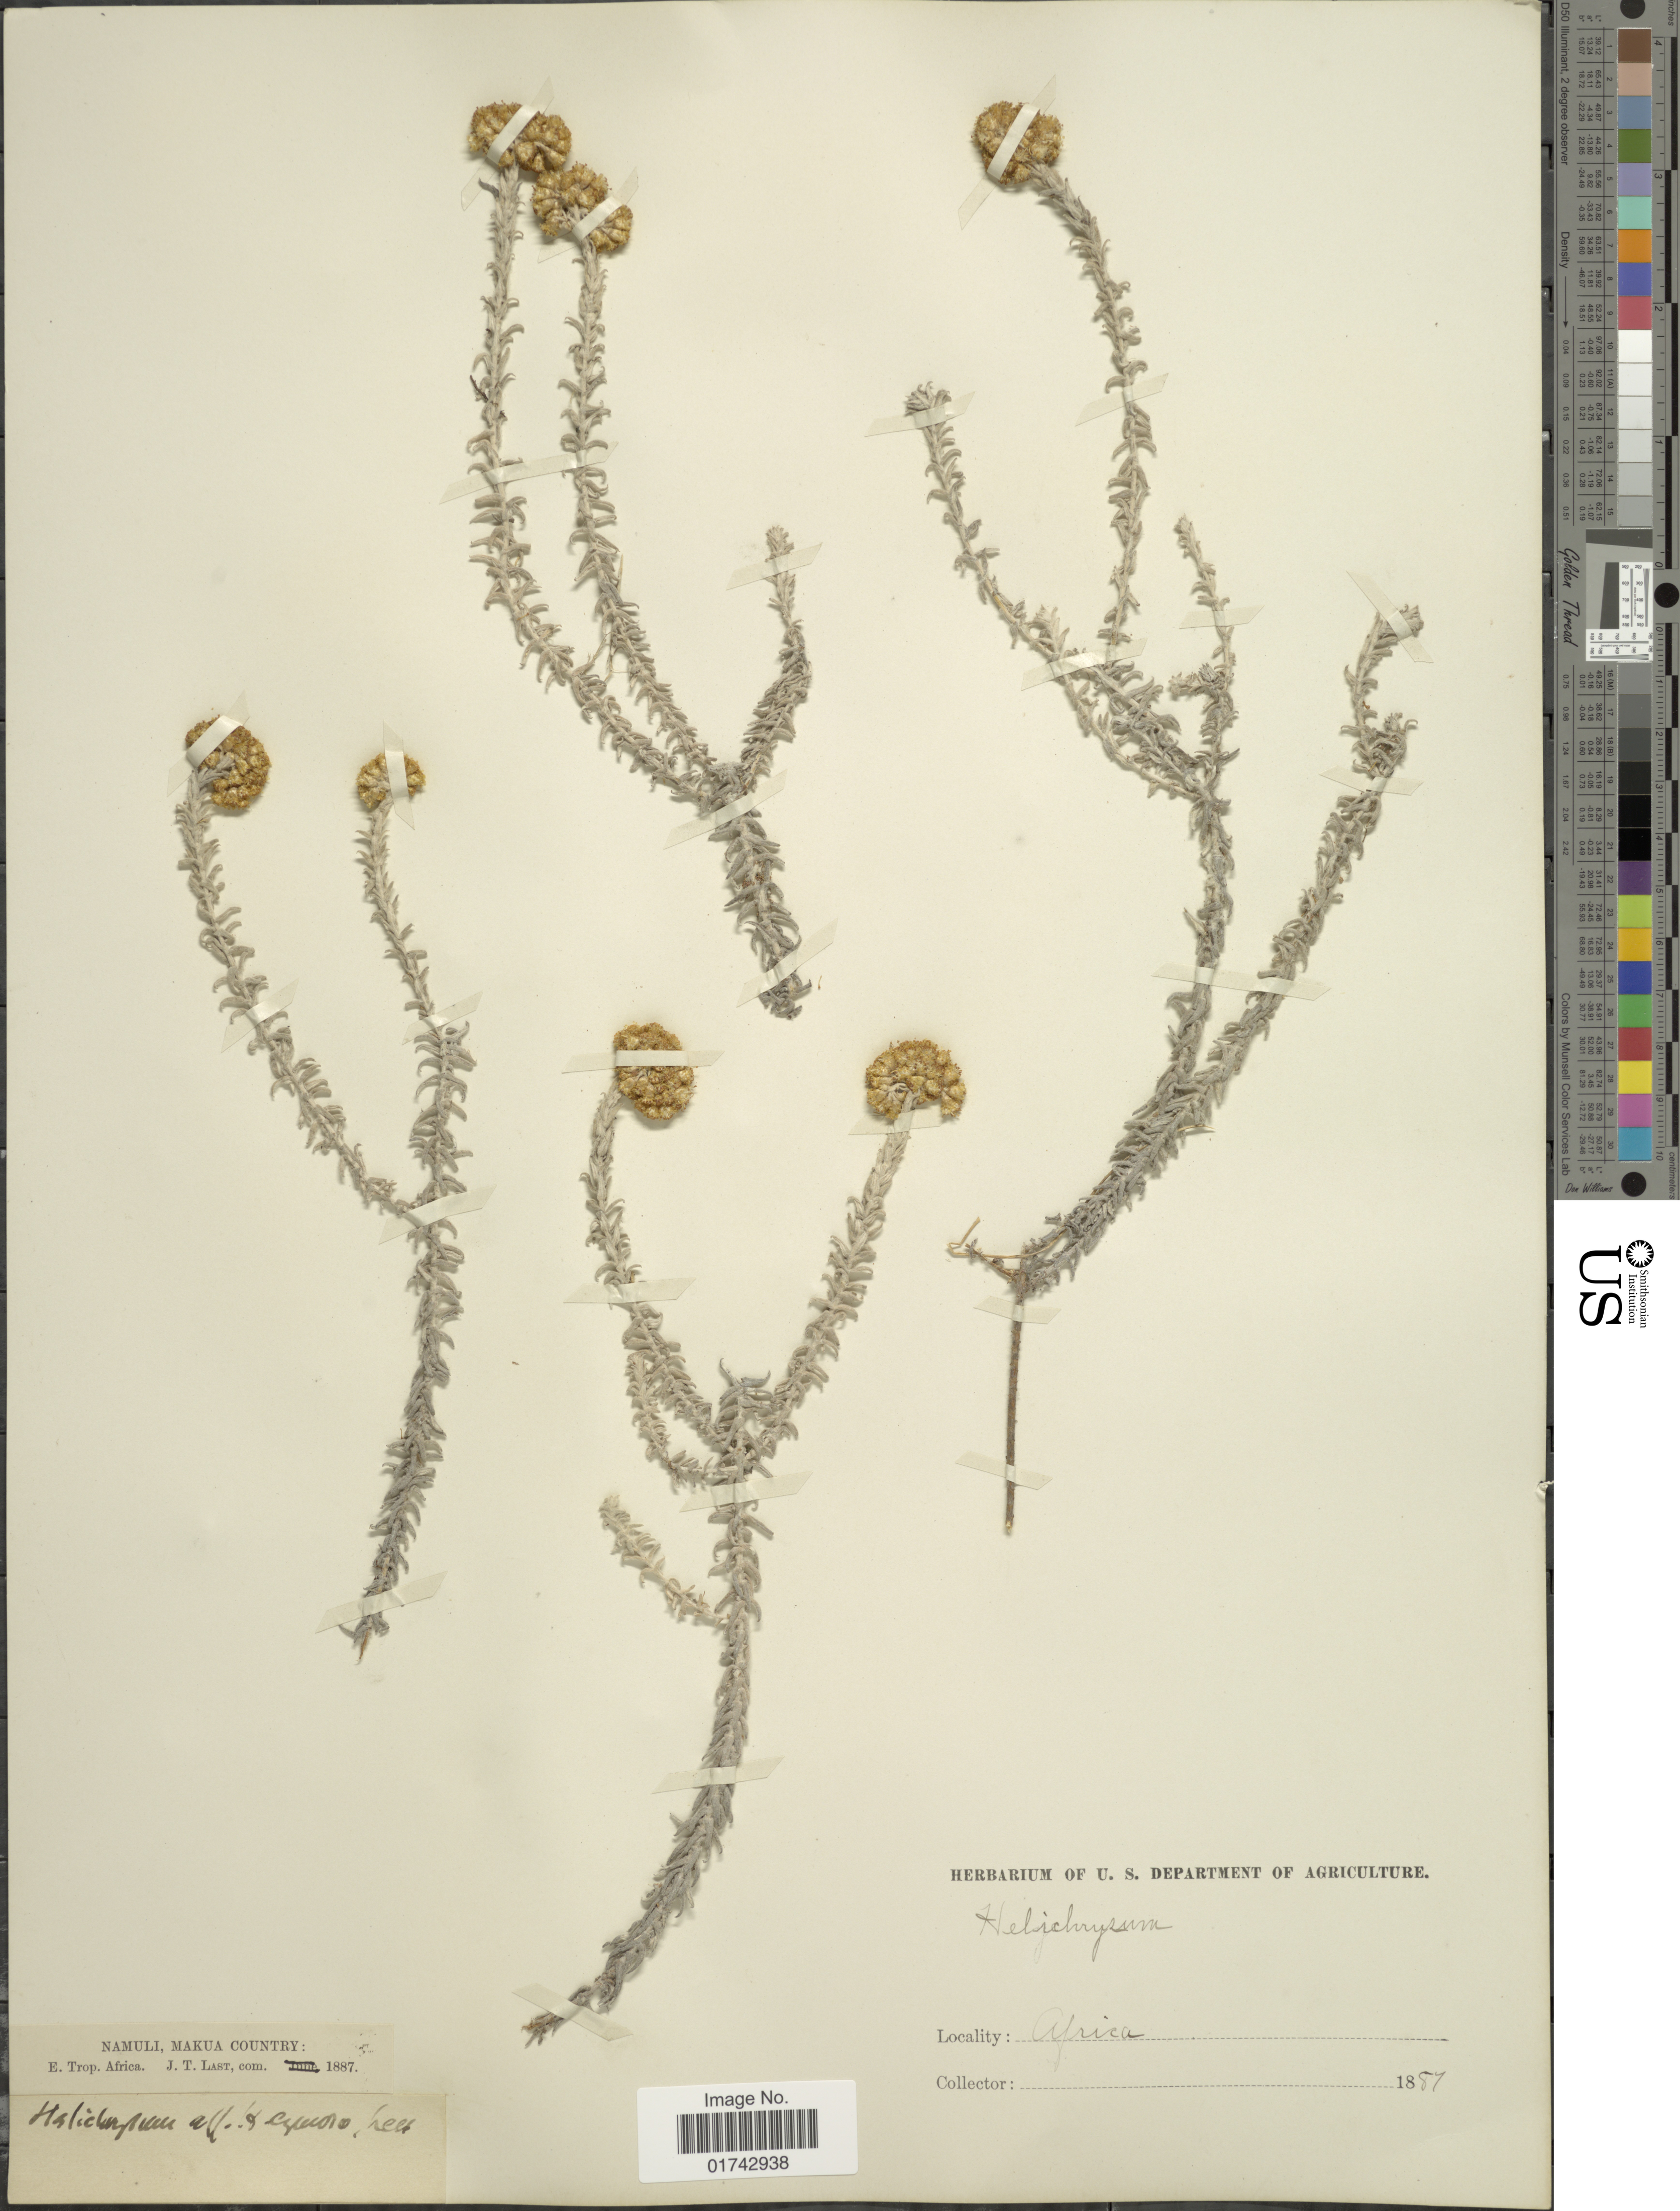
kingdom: Plantae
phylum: Tracheophyta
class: Magnoliopsida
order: Asterales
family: Asteraceae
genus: Helichrysum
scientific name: Helichrysum cymosum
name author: (L.) D. Don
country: Mozambique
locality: Namuli, Makua Country, E. Trop. Africa